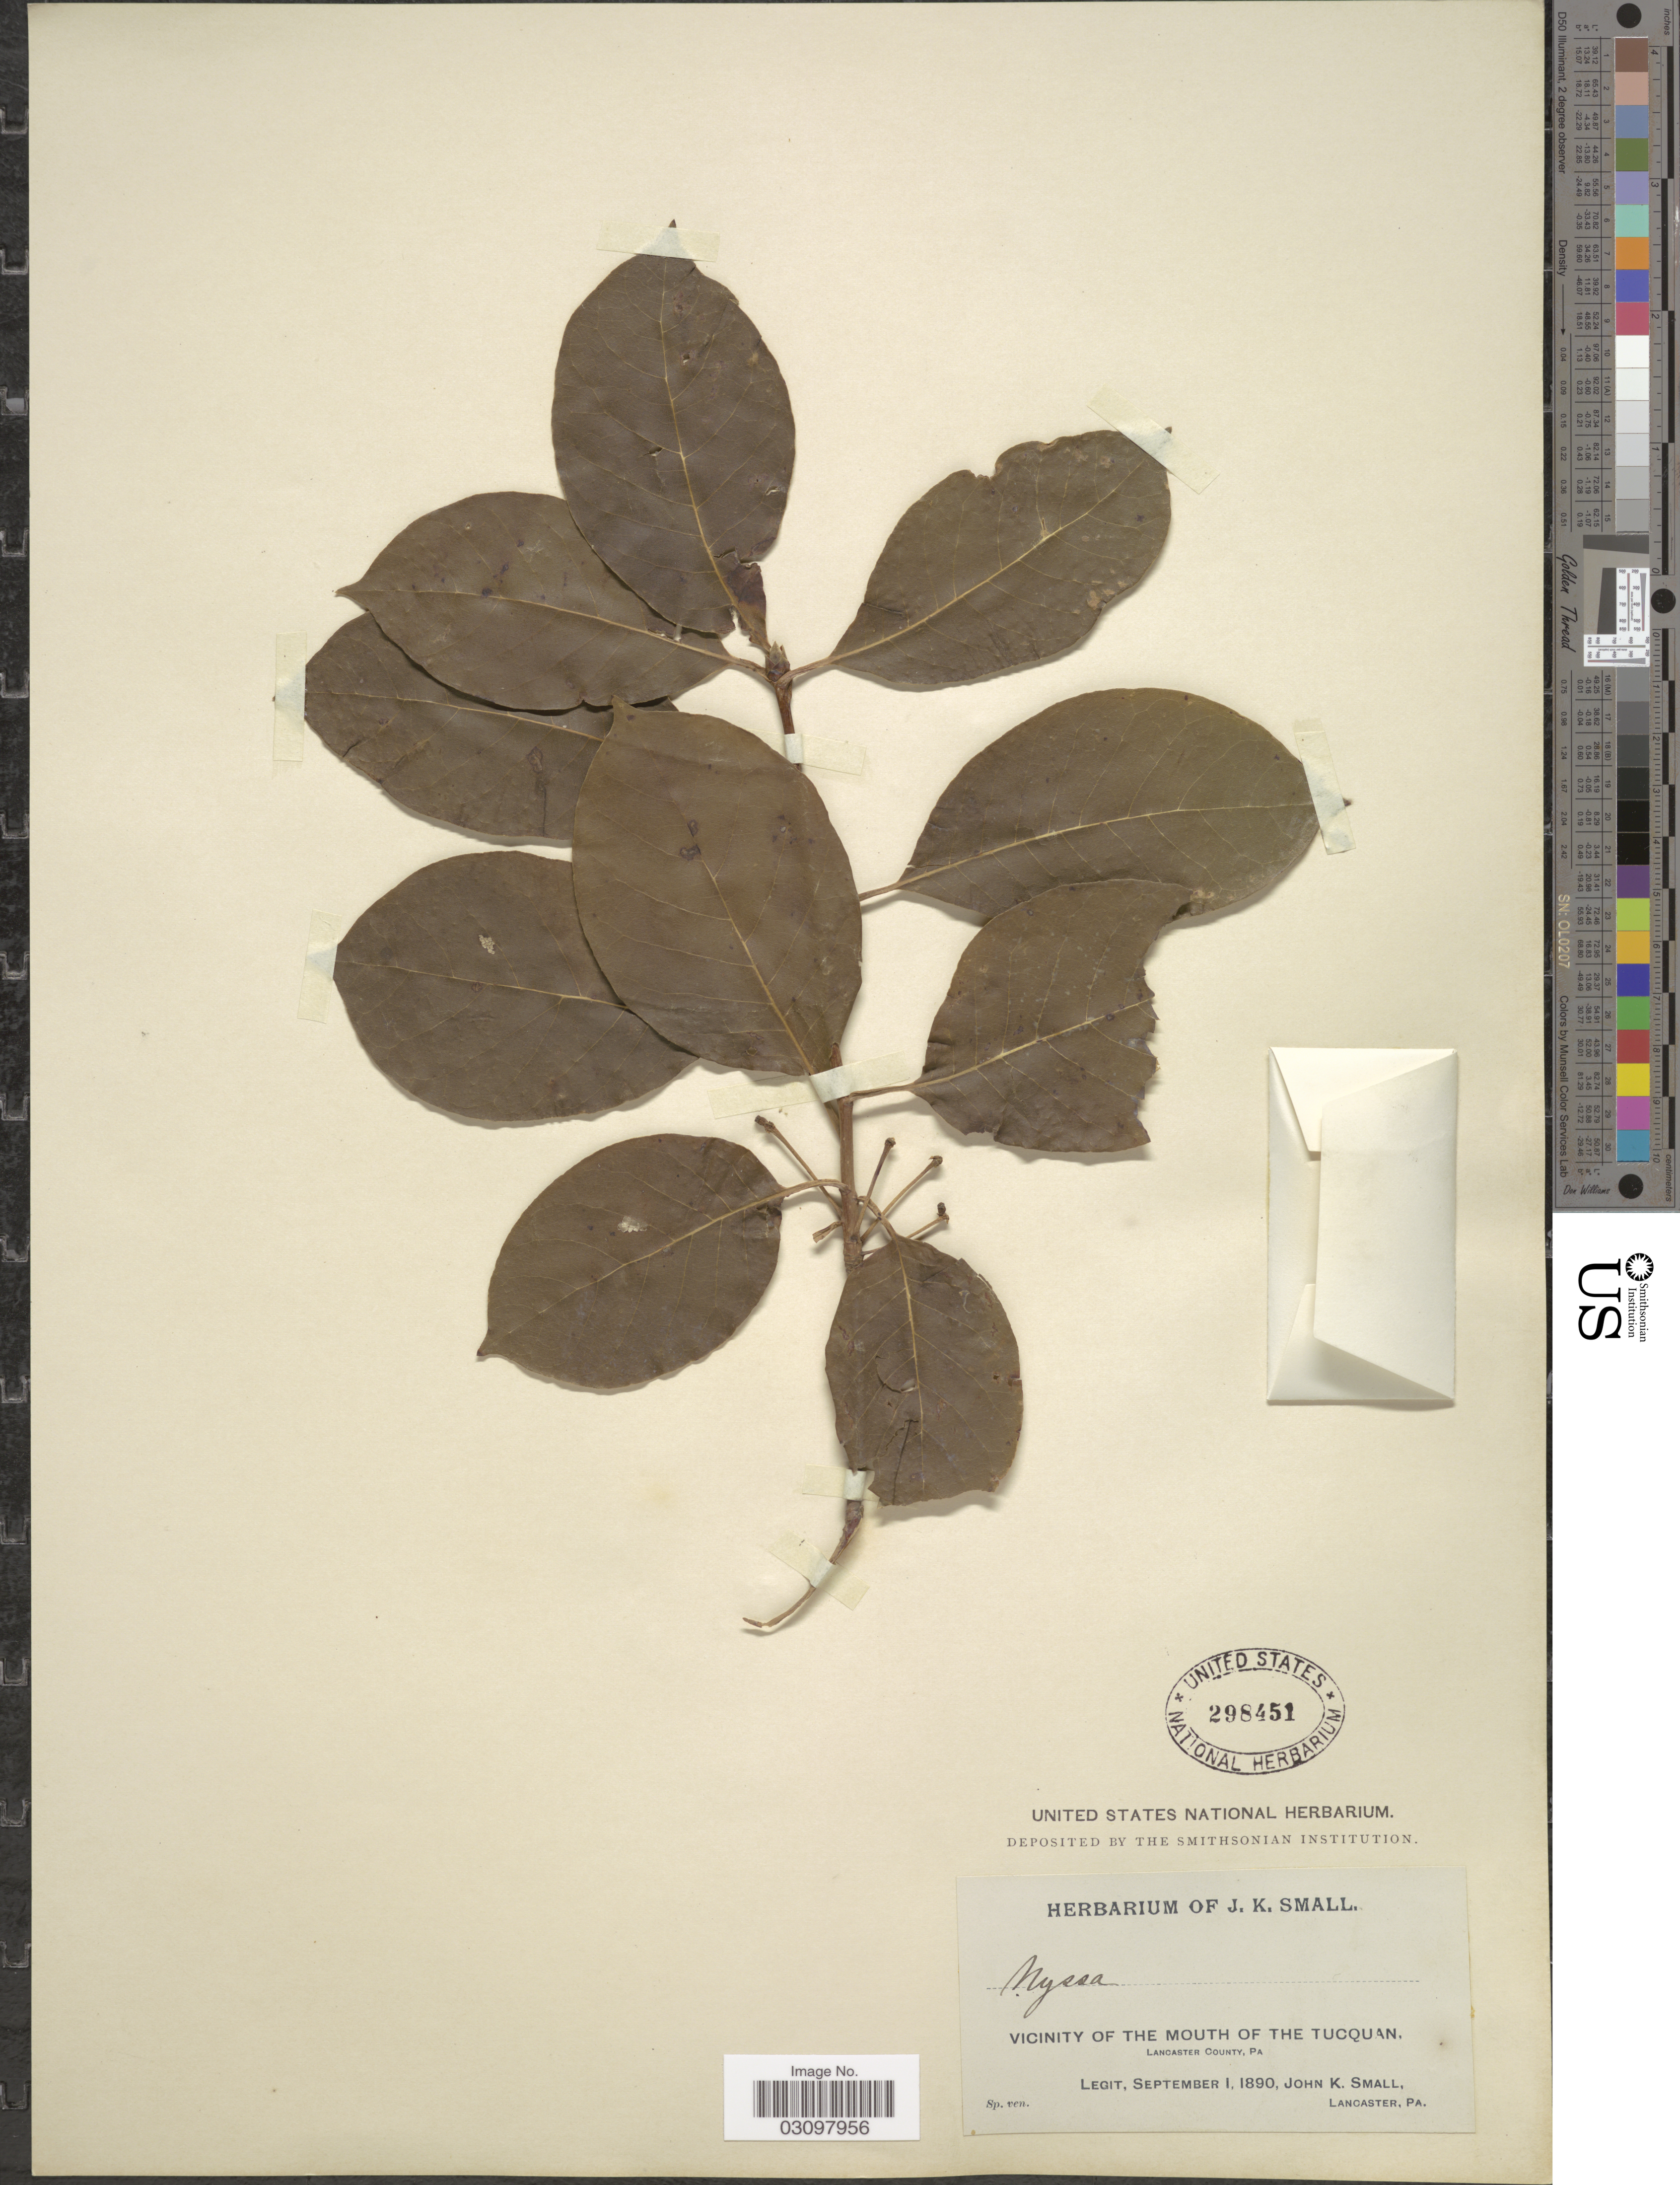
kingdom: Plantae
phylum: Tracheophyta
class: Magnoliopsida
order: Cornales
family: Nyssaceae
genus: Nyssa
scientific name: Nyssa sylvatica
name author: Marshall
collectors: J. K. Small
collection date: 1890-09-01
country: United States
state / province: Pennsylvania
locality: Vicinity of the Mouth of the Tucquan. Lancaster County, Pa.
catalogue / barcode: US 298451